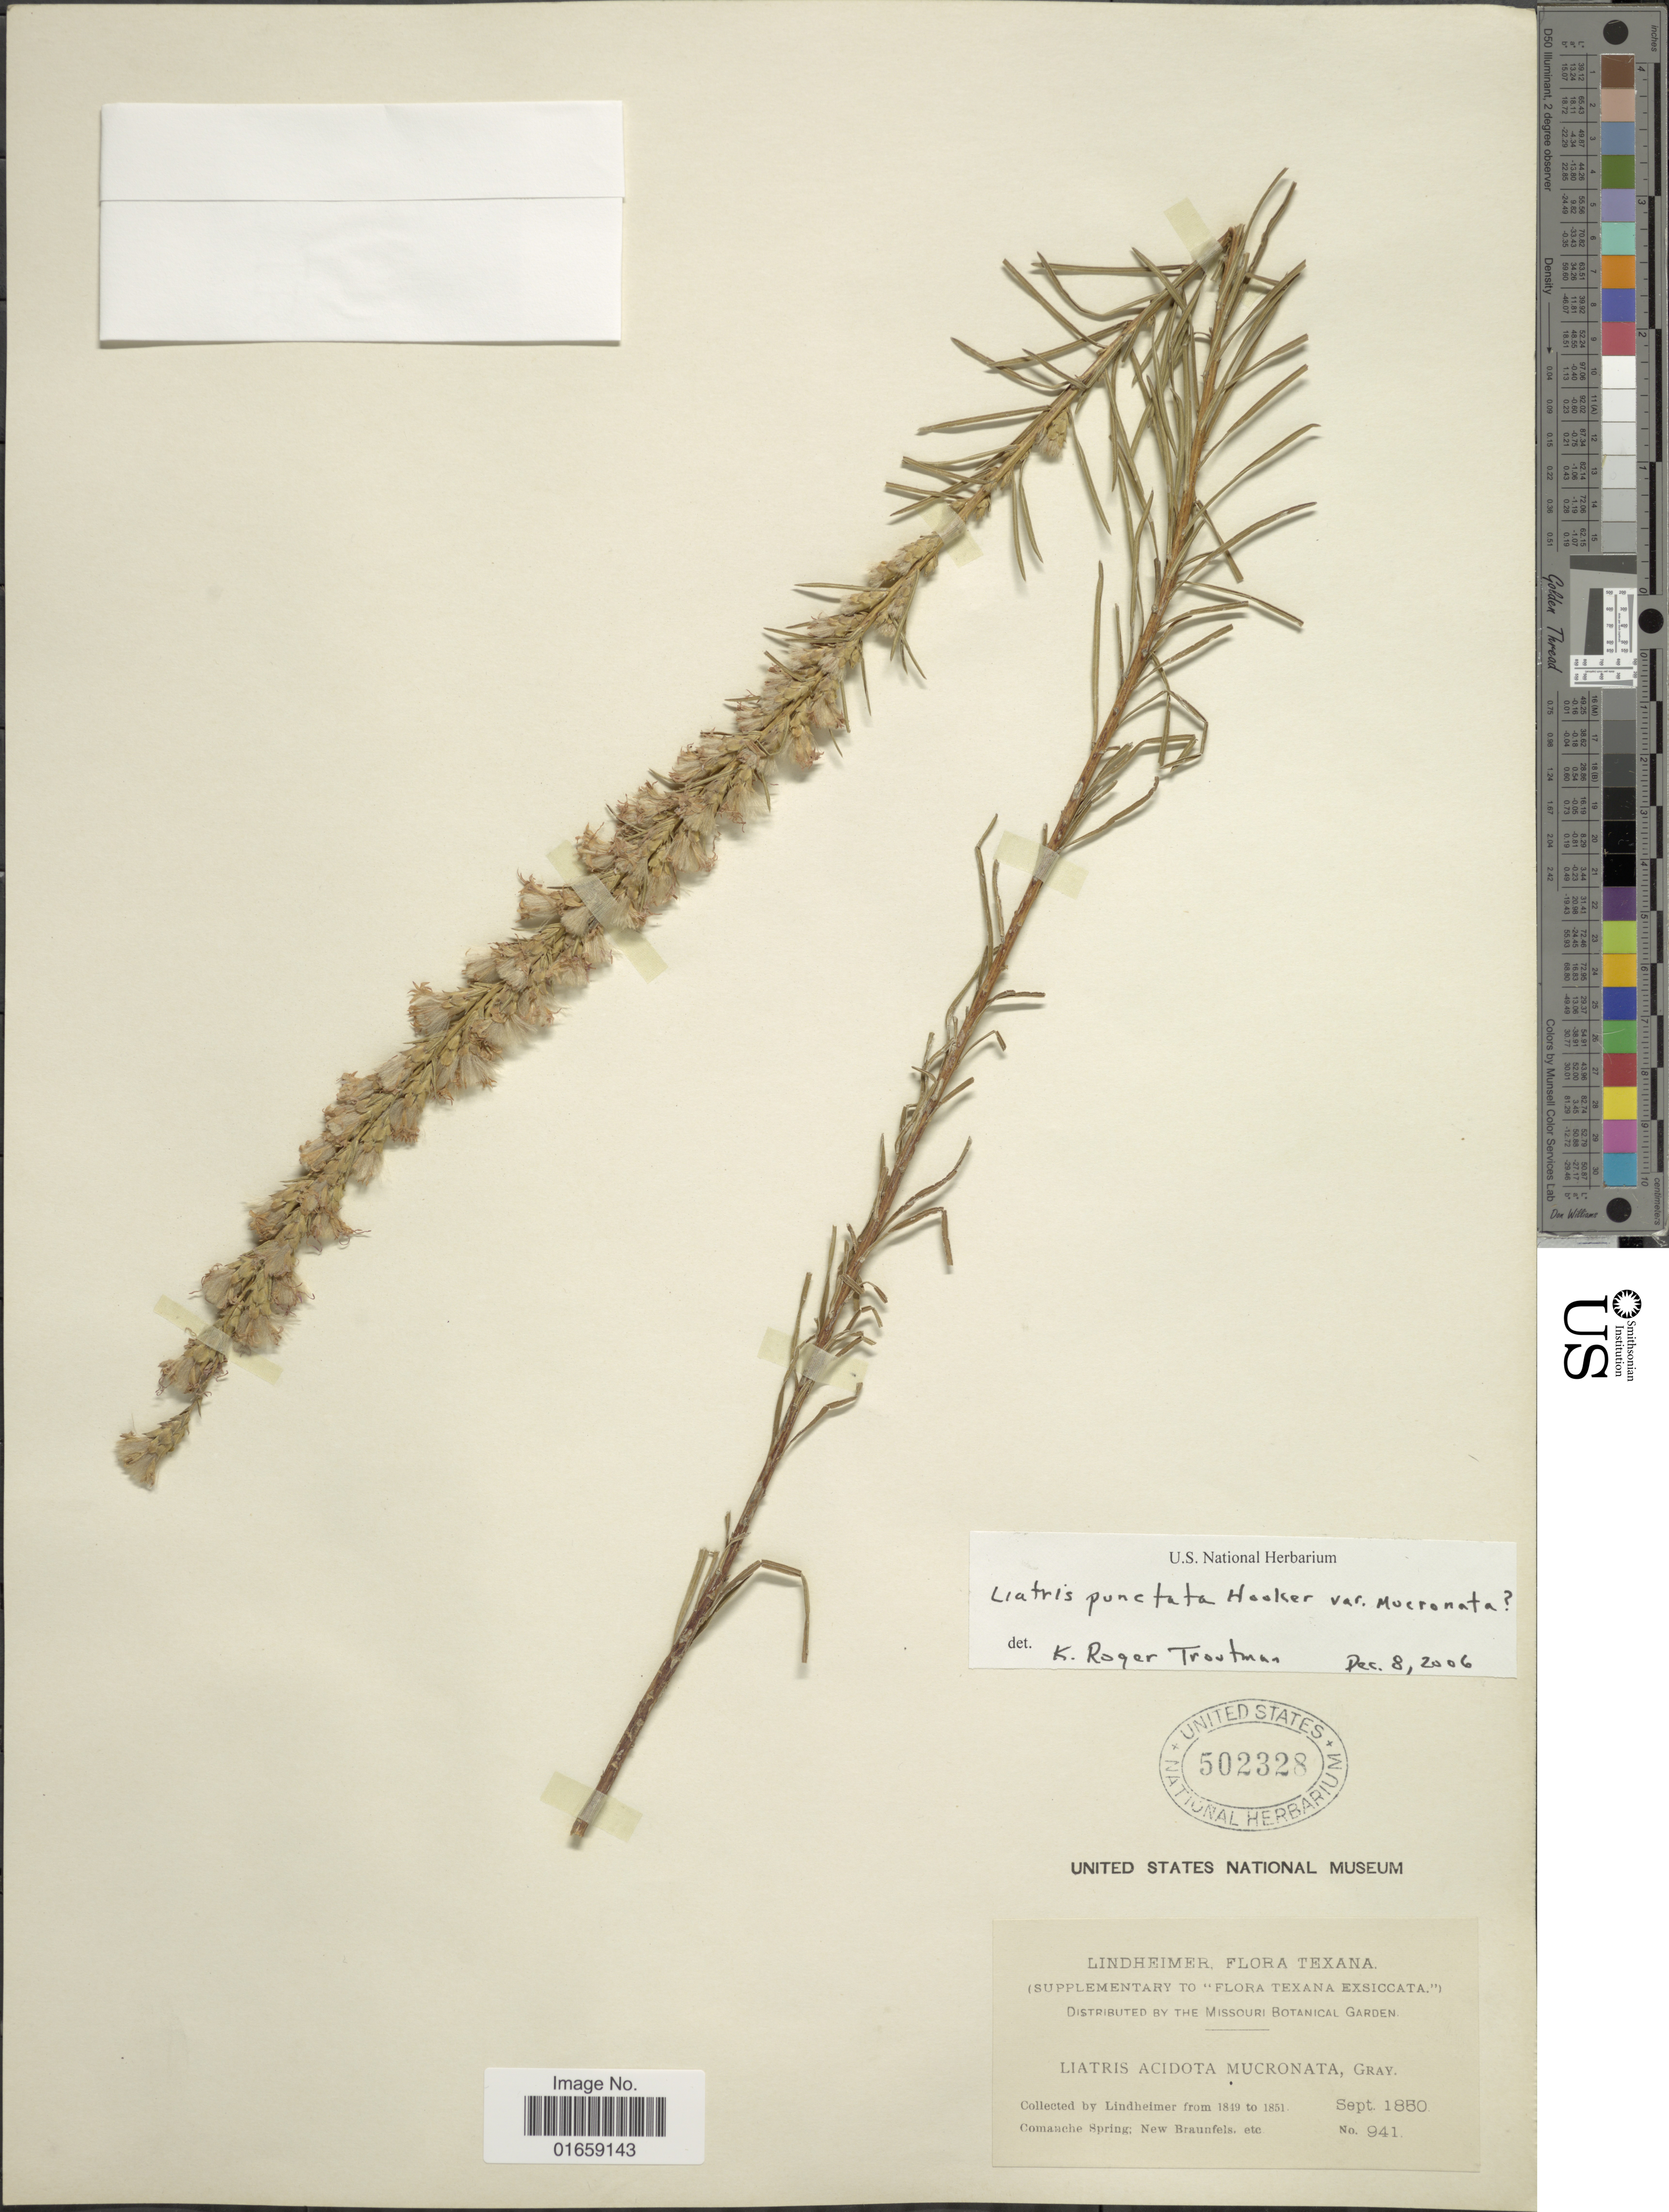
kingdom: Plantae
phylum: Tracheophyta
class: Magnoliopsida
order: Asterales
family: Asteraceae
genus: Liatris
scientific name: Liatris punctata var. mucronata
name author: (DC.) B.L. Turner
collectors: -. Lindheimer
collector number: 941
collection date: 1850-09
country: United States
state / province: Texas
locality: Texana. Comaache Spring; New Braunfels, etc.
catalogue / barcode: US 502328